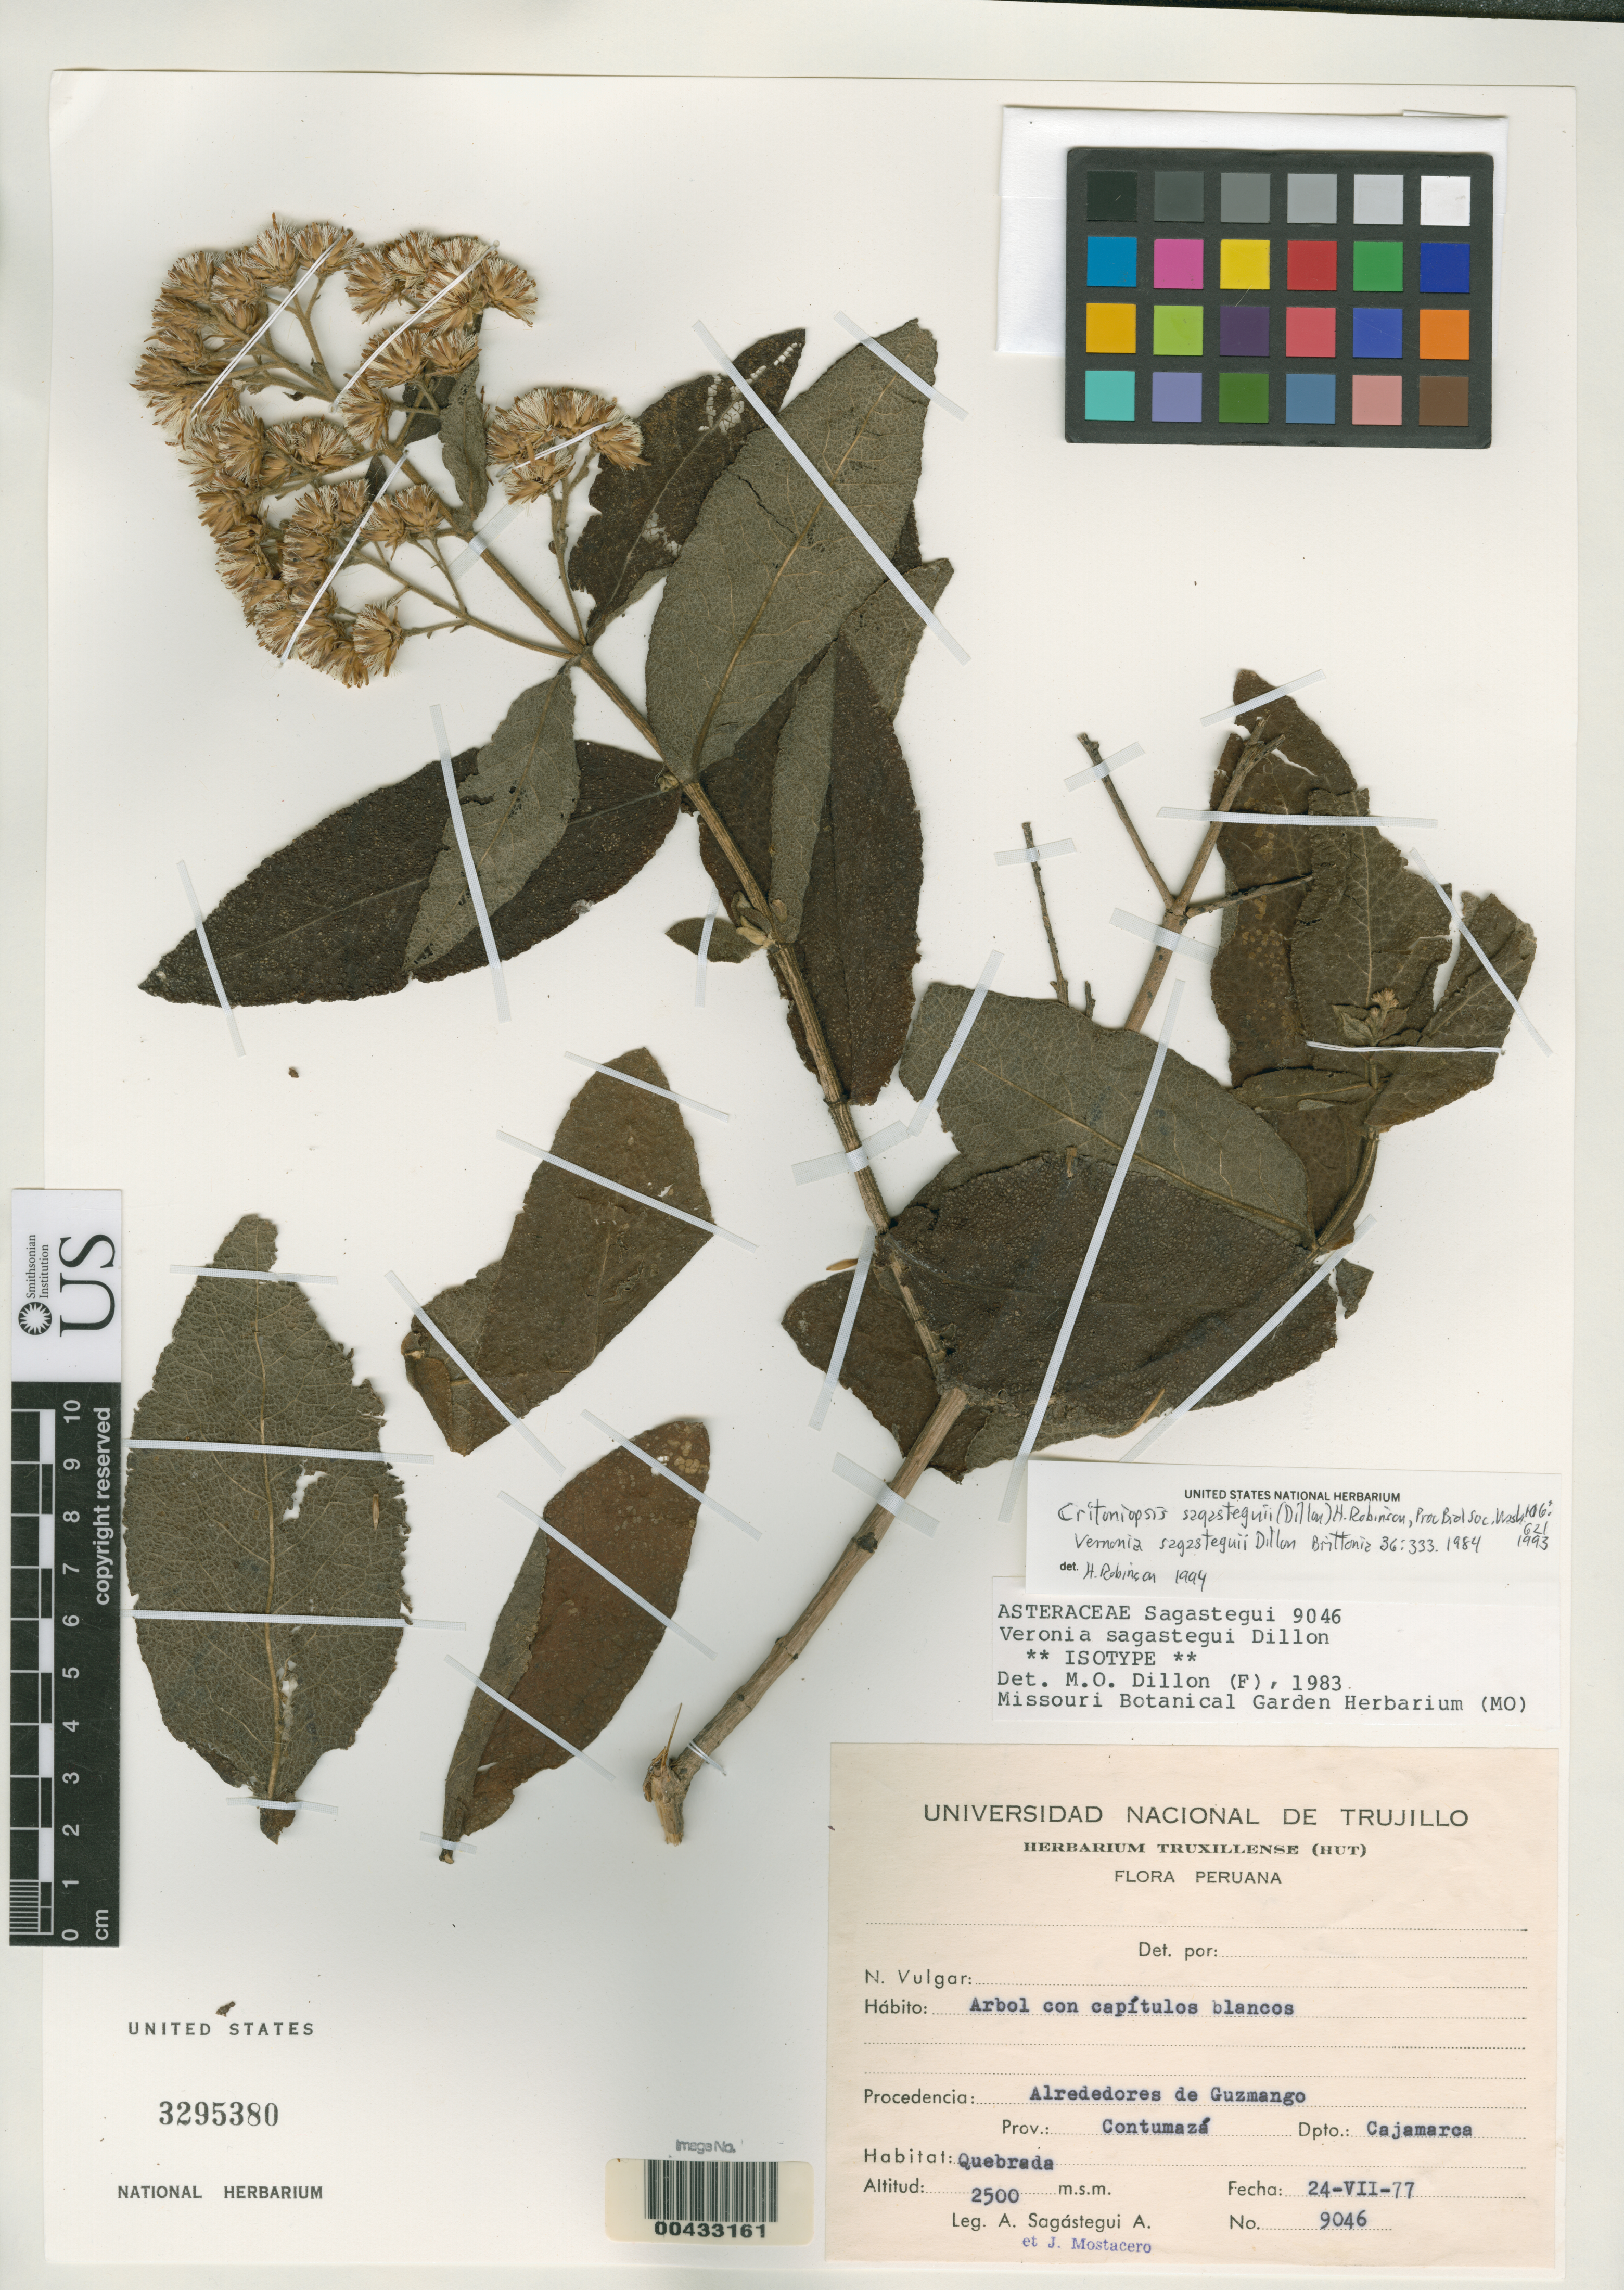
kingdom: Plantae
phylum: Tracheophyta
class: Magnoliopsida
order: Asterales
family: Asteraceae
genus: Vernonia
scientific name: Vernonia sagasteguii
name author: M.O. Dillon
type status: Isotype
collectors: A. Sagástegui A. & J. Mostacero L.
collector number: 9046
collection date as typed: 24 Jul 1977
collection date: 1977-07-24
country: Peru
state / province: Cajamarca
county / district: Contumazá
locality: alrededores de Guzmango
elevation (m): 2500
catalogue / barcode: US 3295380